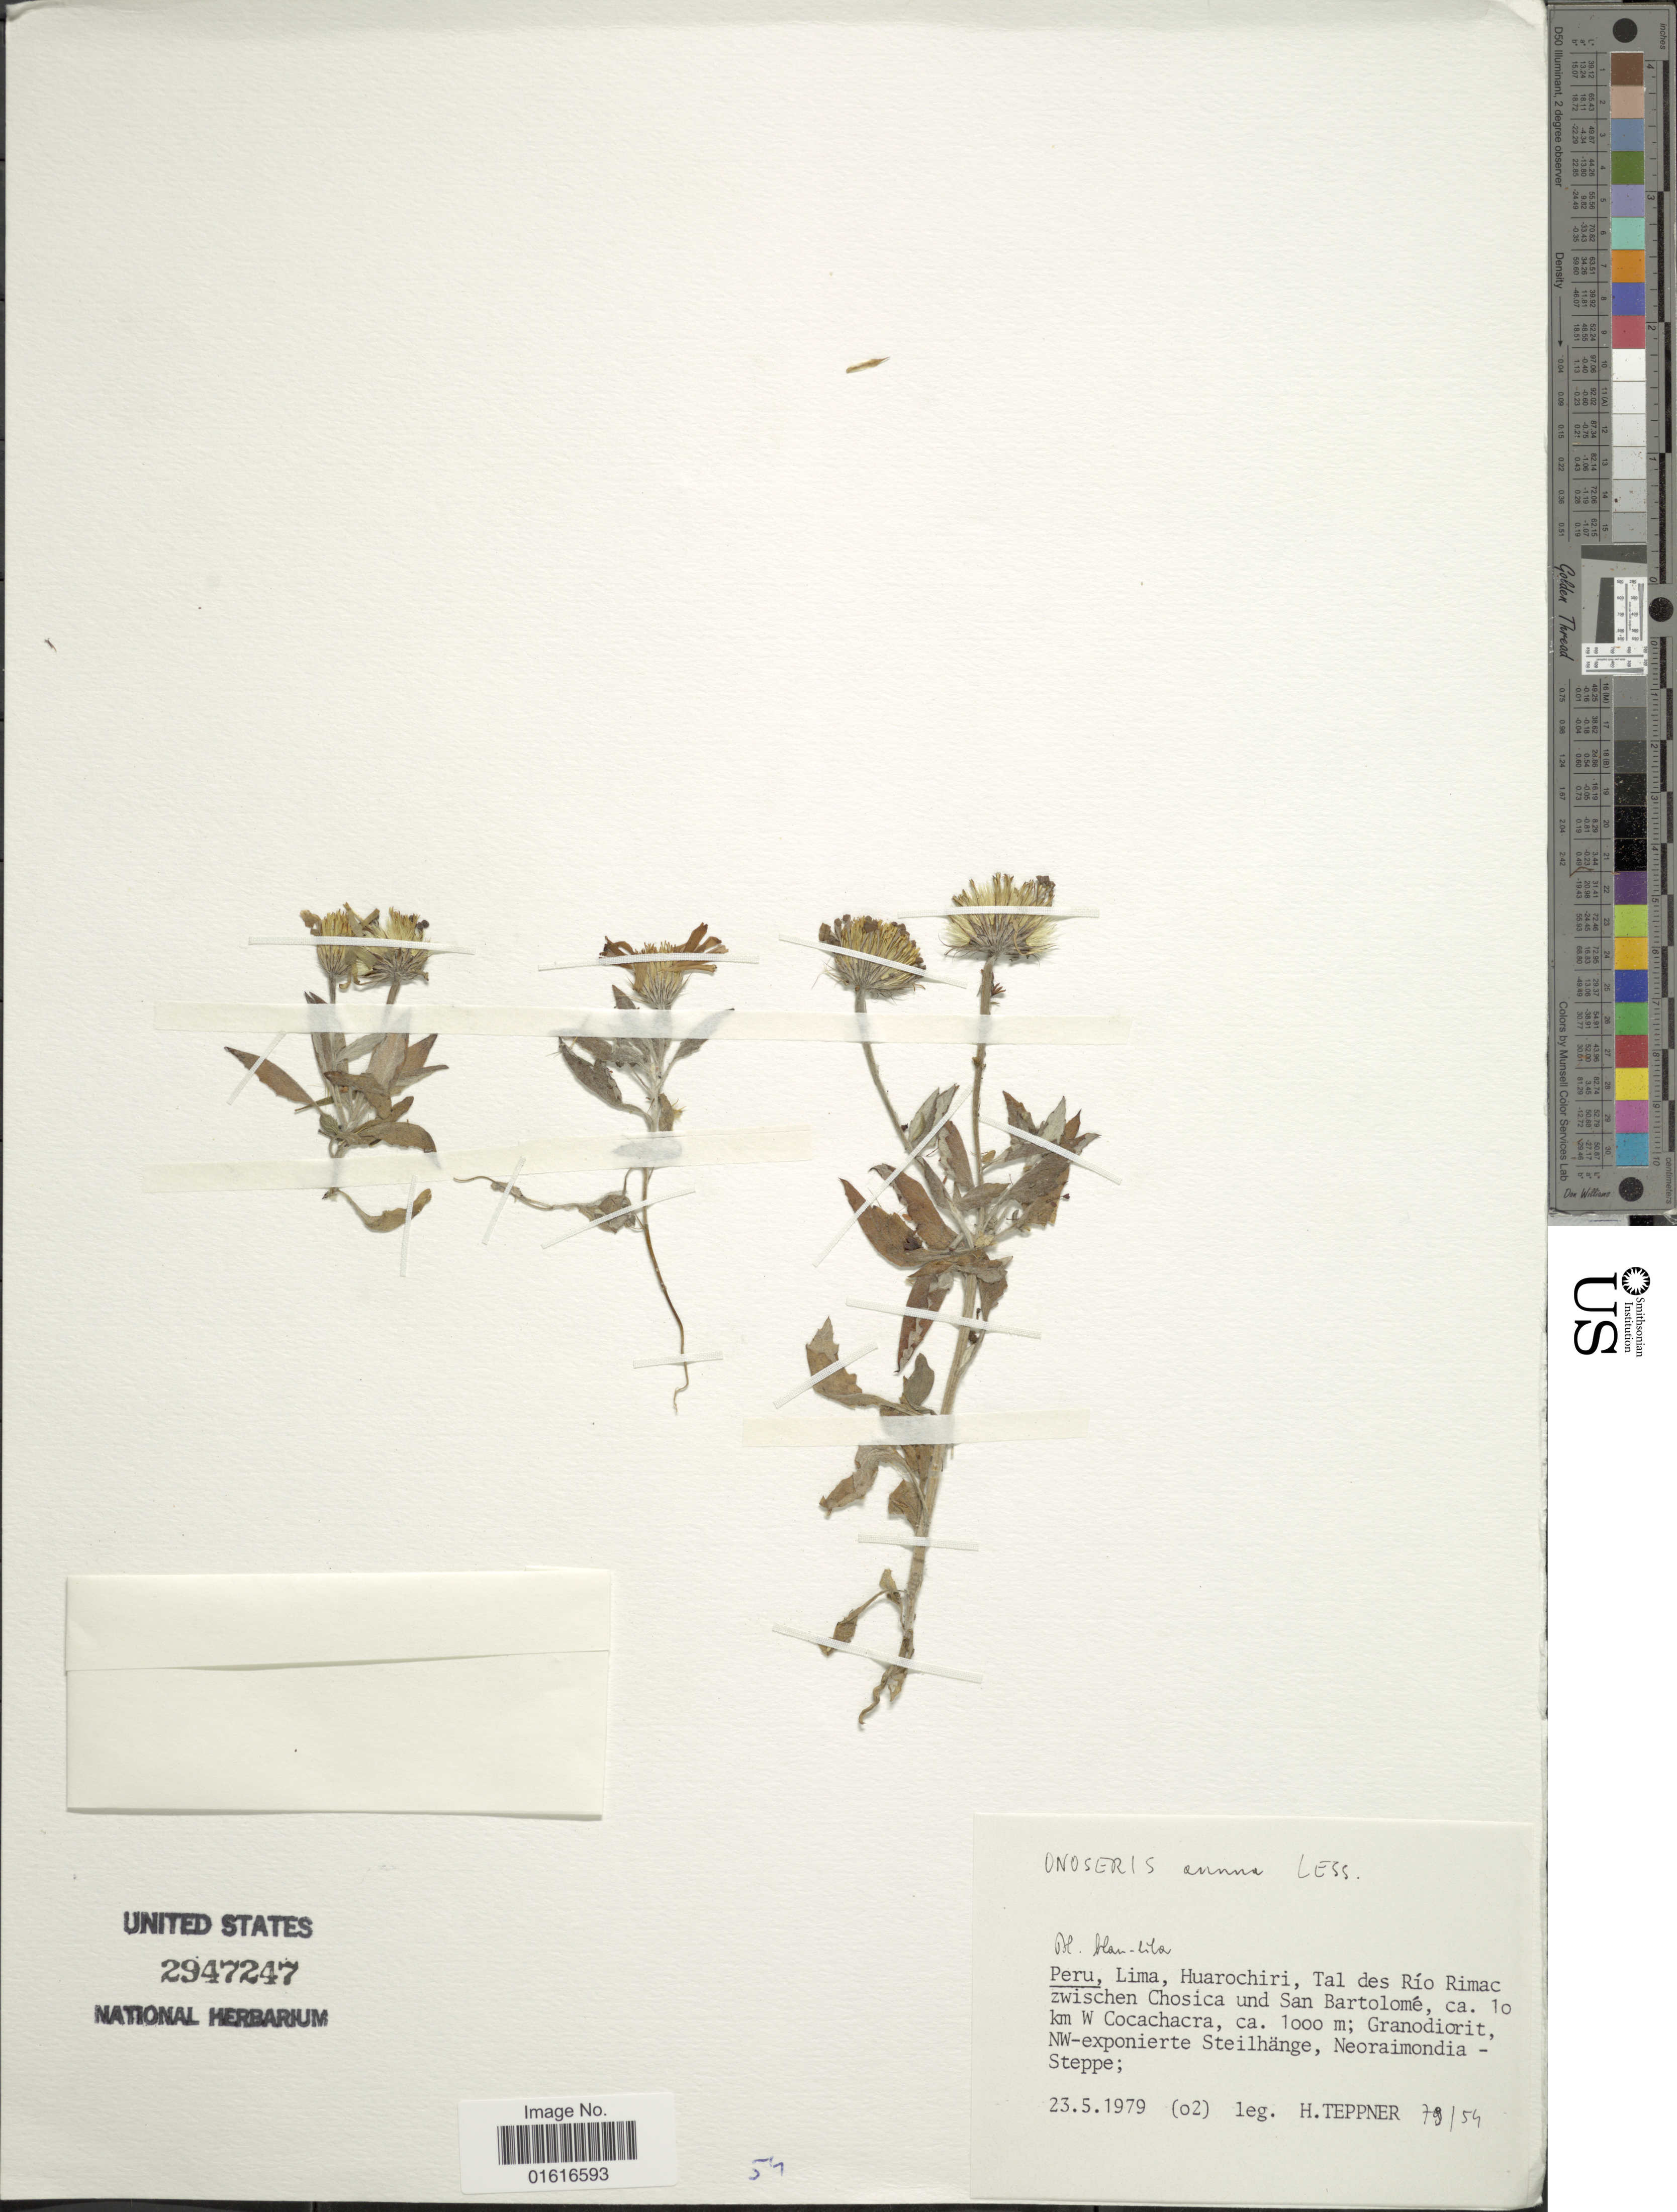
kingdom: Plantae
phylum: Tracheophyta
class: Magnoliopsida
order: Asterales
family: Asteraceae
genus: Onoseris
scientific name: Onoseris annua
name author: Less.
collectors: H. Teppner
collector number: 79/54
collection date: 1979-05-23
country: Peru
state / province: Lima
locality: Huarochiri, Tal des Rio Rimac zwischen Chosica und San Barolome, ca. 10 km W Cocachacra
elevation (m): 1000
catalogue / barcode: US 2947247